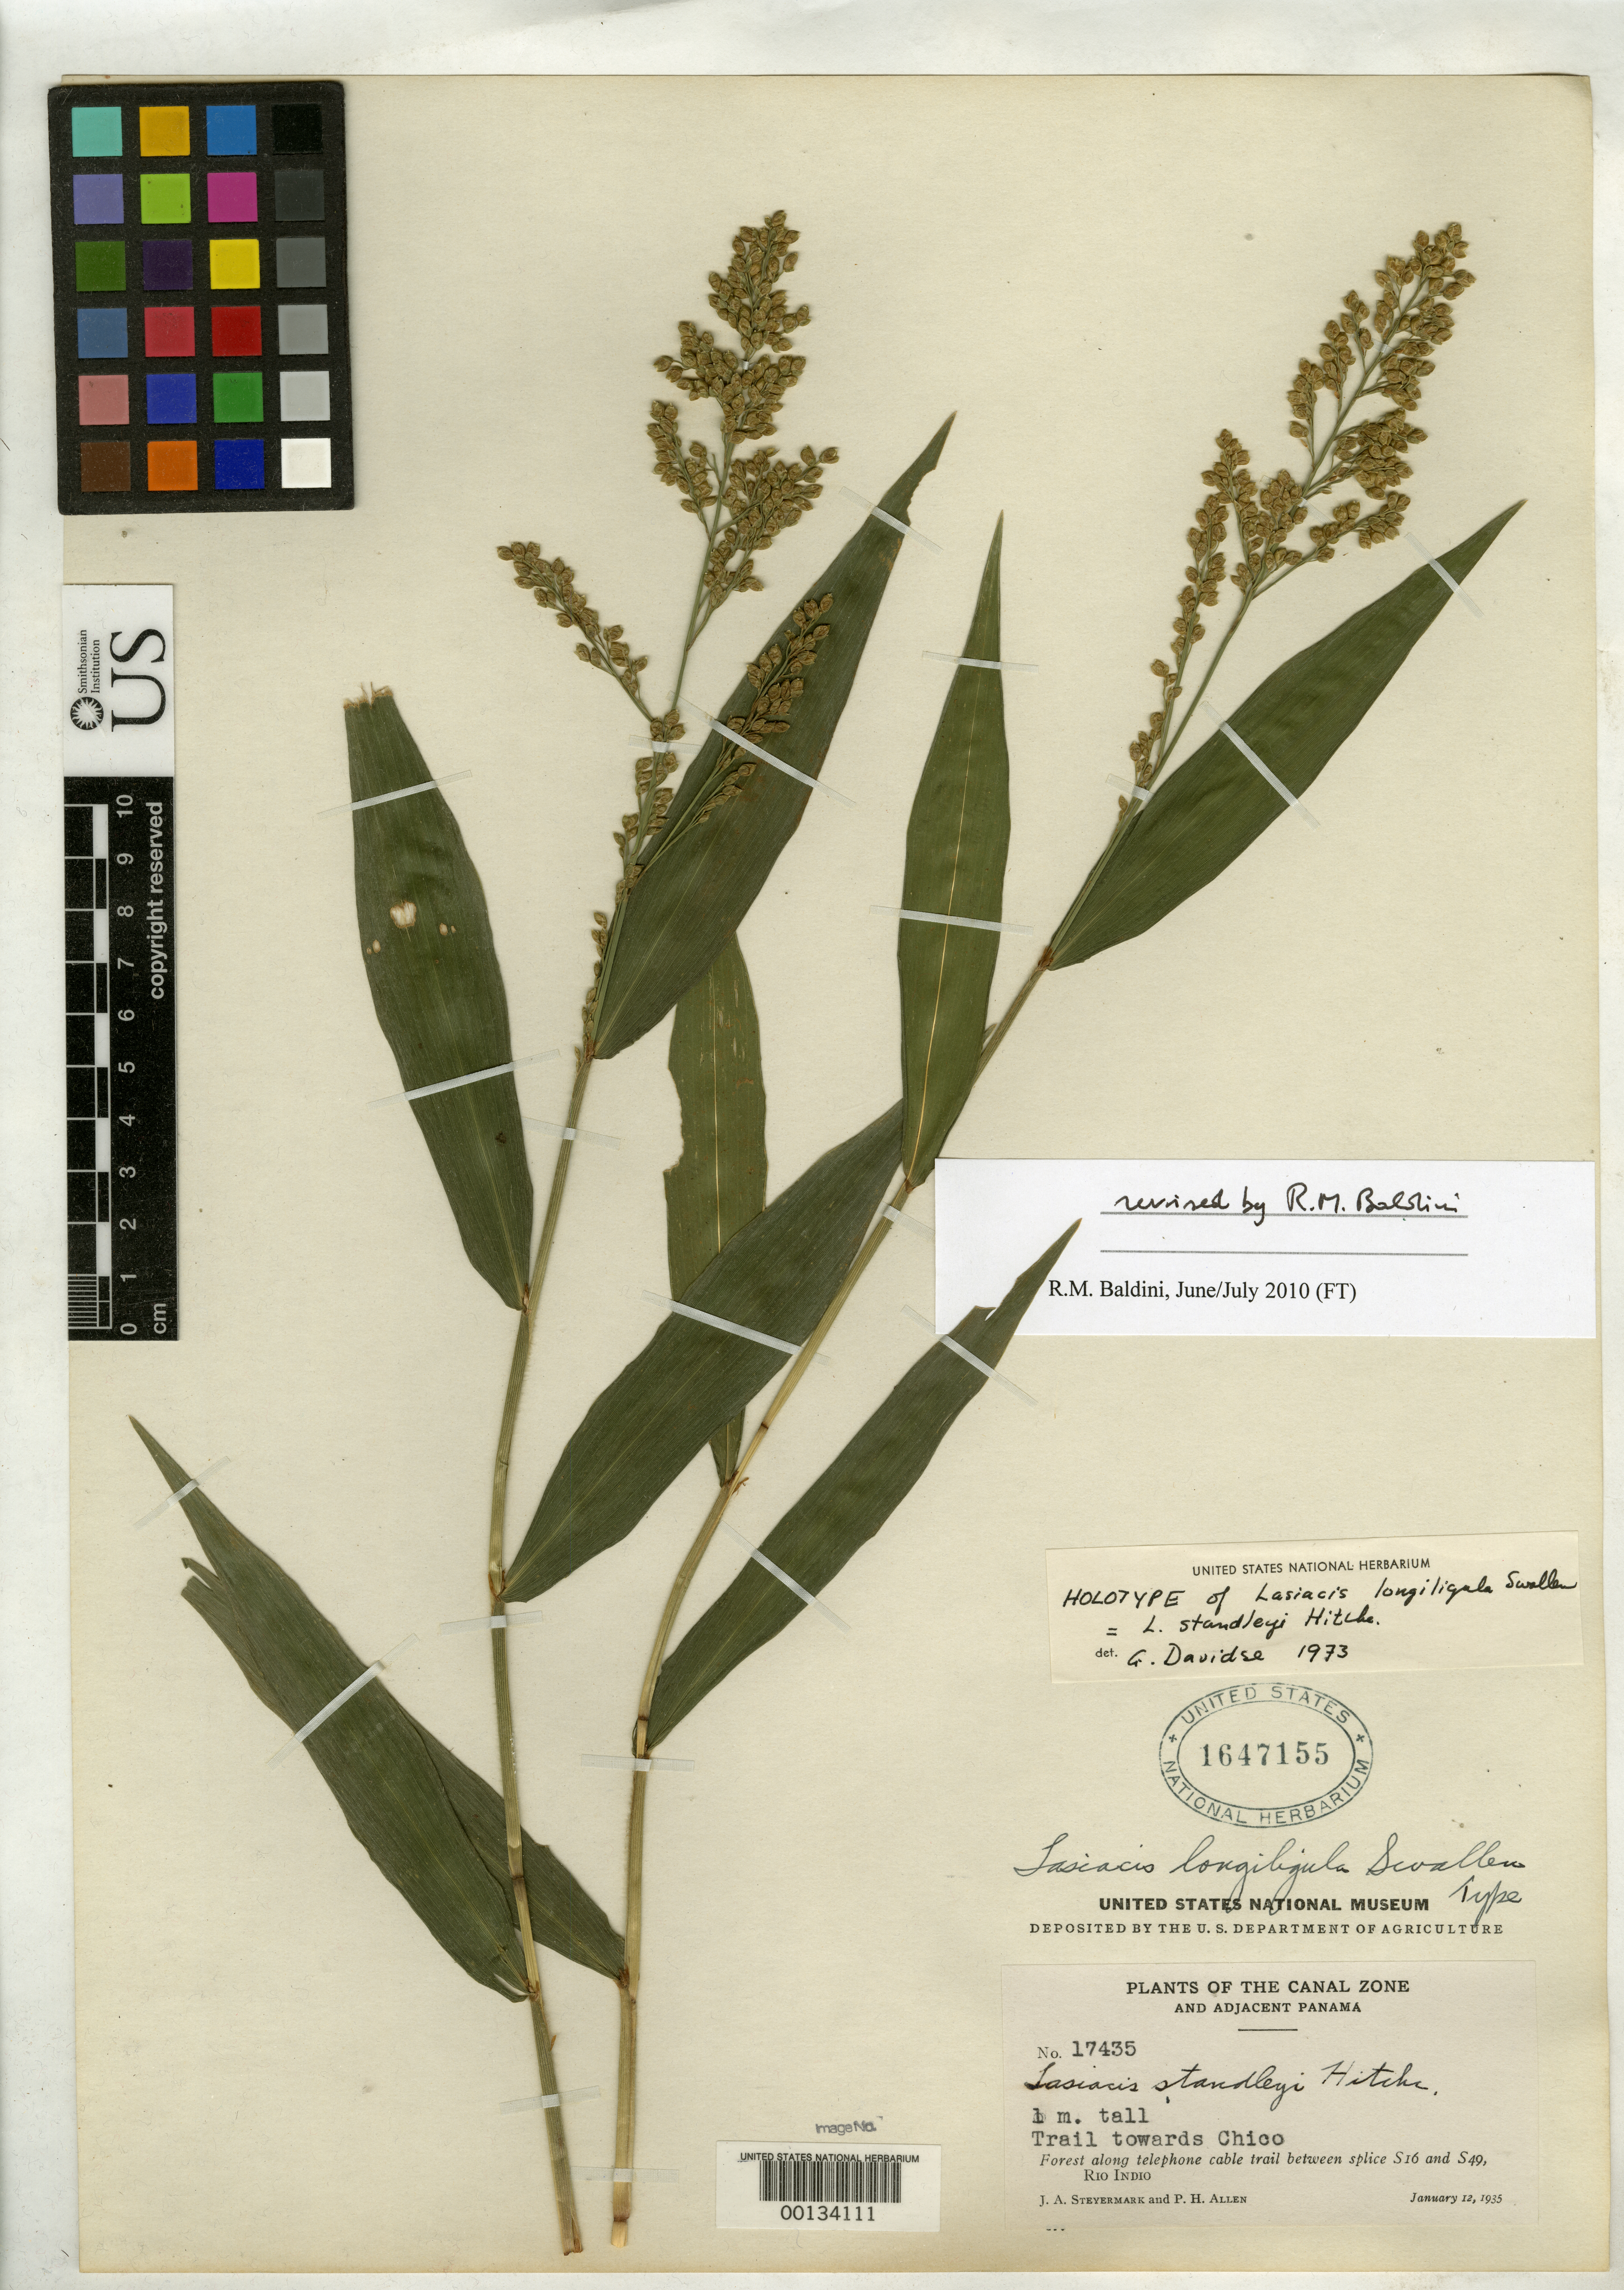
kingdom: Plantae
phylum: Tracheophyta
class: Liliopsida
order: Poales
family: Poaceae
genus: Lasiacis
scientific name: Lasiacis longiligula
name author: Swallen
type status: Holotype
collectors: J. Steyermark & P. H. Allen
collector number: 17435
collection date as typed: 12 Jan 1935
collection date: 1935-01-12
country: Panama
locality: Rio Indio, along Telephone Cable Trail between splice S16 and S49, Trail towards Chico.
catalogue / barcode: US 1647155